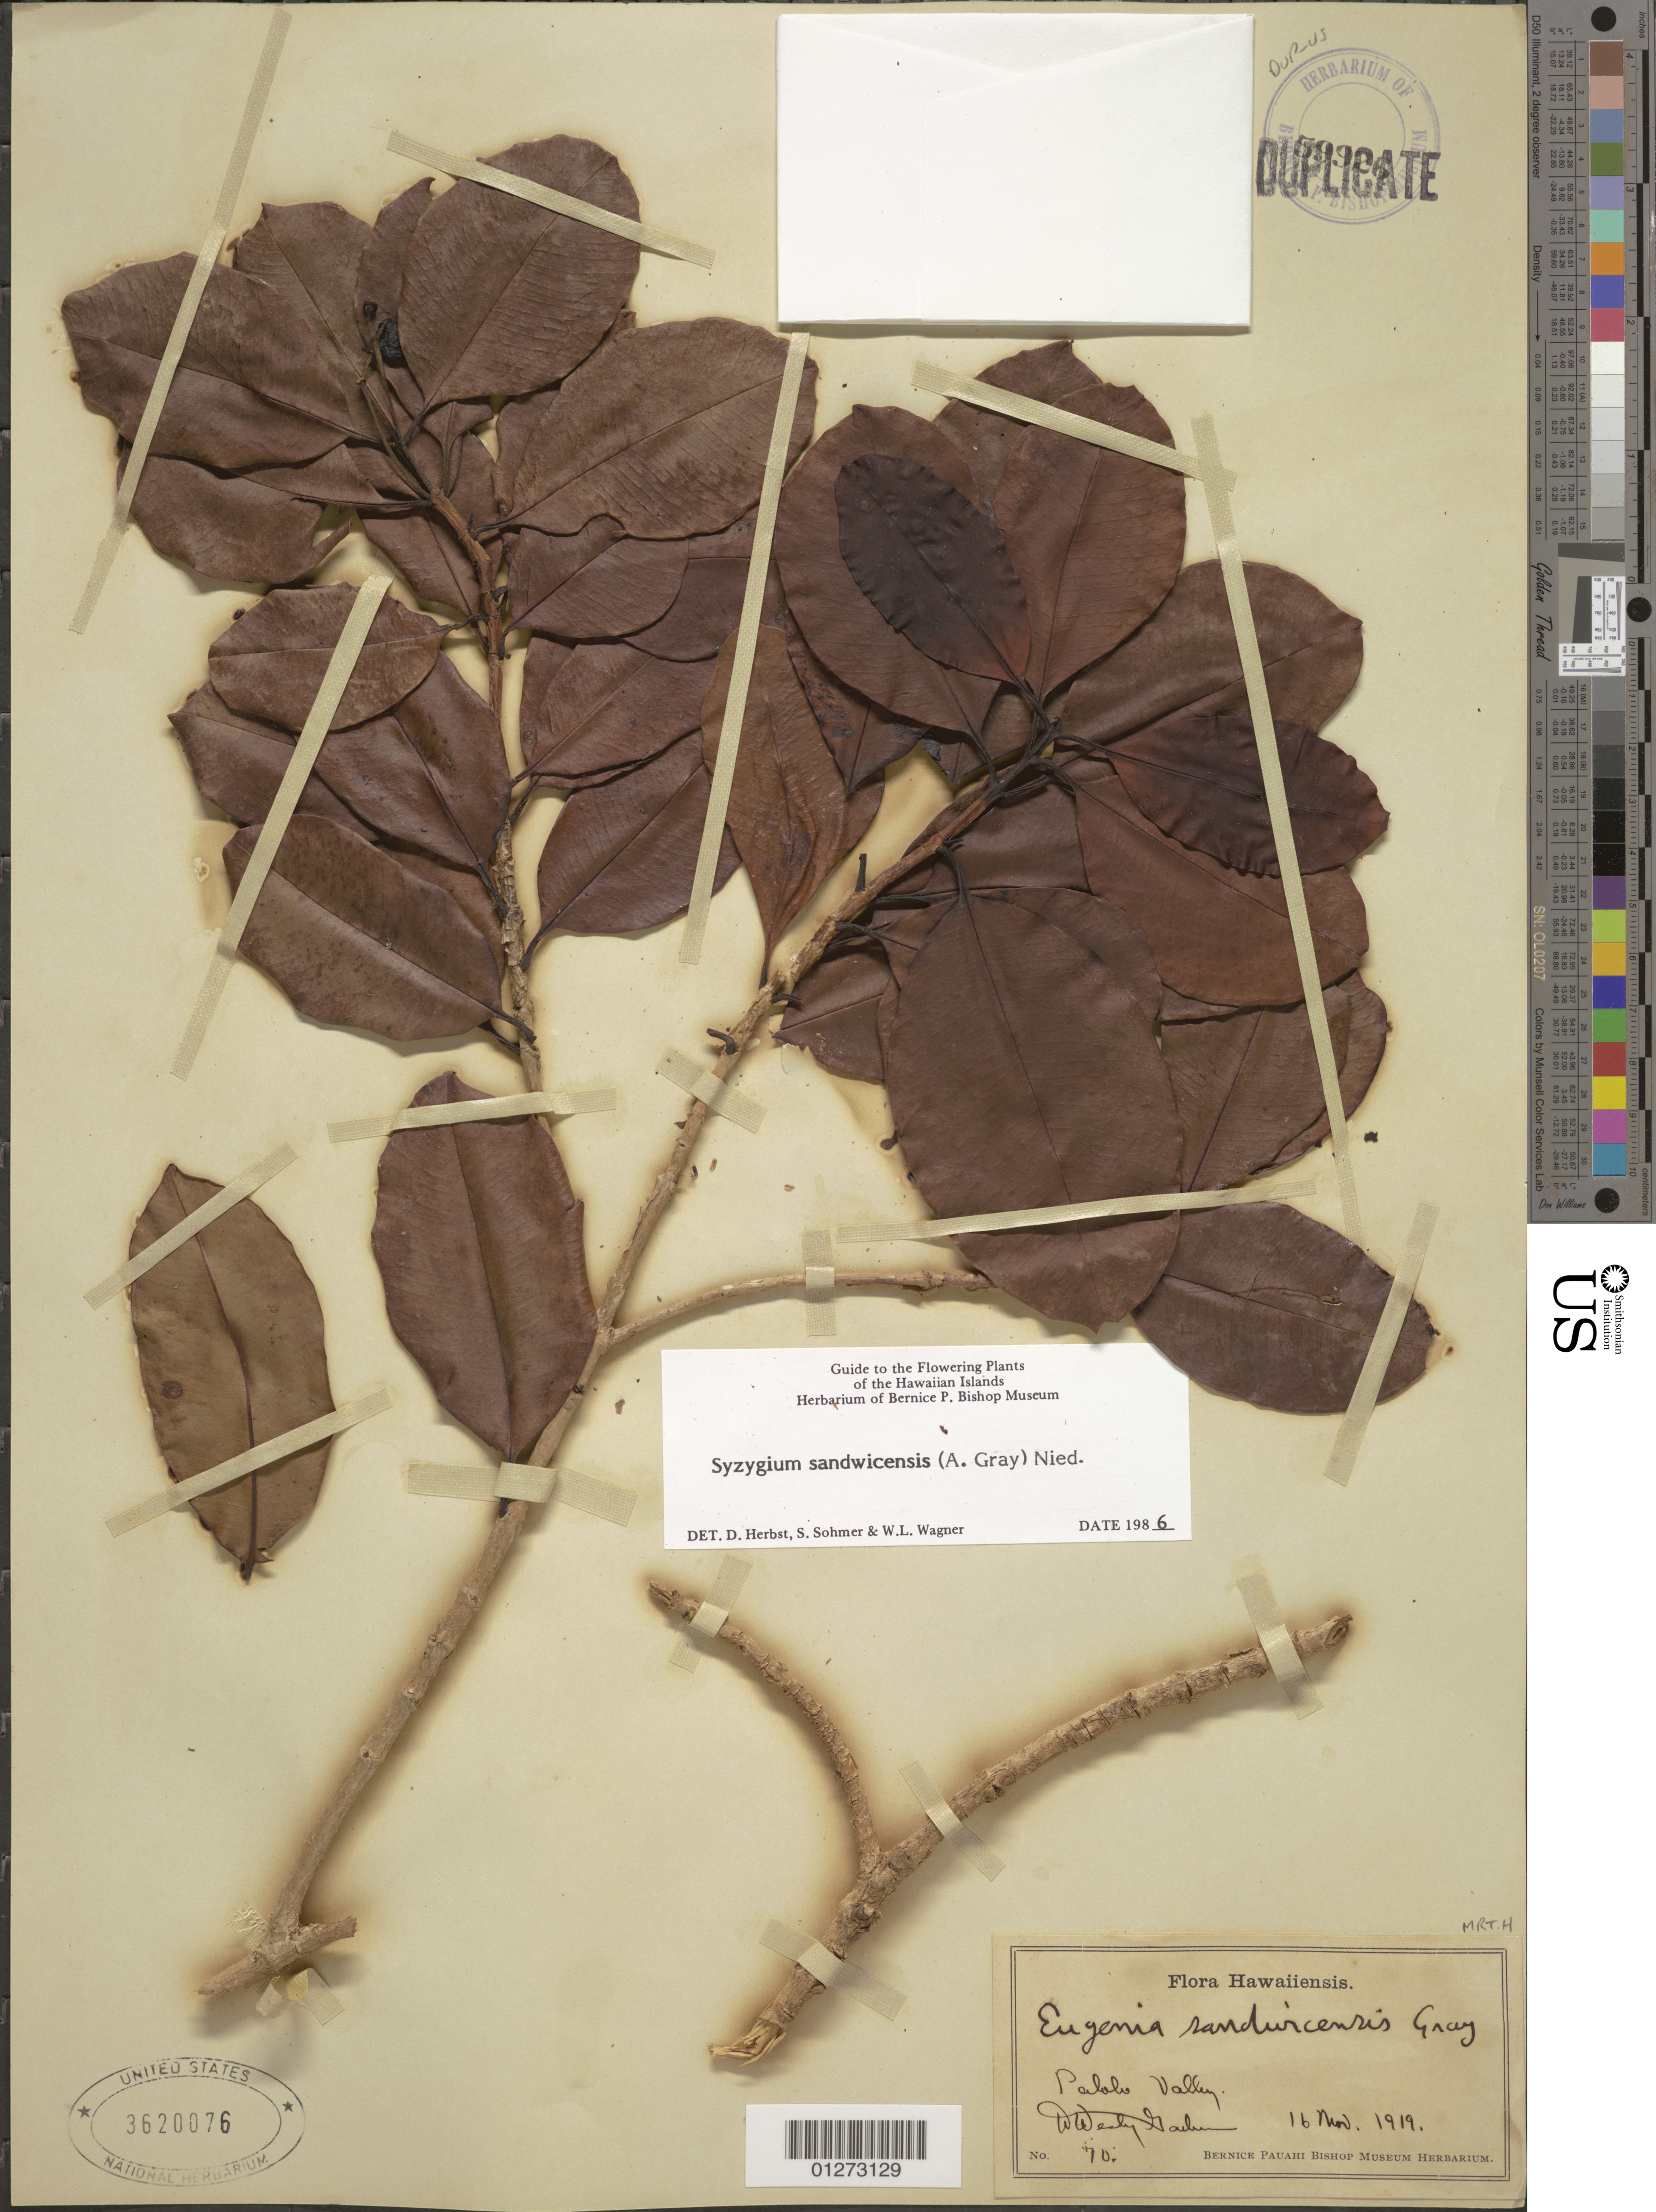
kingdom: Plantae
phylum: Tracheophyta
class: Magnoliopsida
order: Myrtales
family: Myrtaceae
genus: Syzygium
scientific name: Syzygium sandwicense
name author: (A. Gray) Müll. Stuttg.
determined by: Herbst, D. R.; Sohmer, S. H.; Wagner, W. L.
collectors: D. W. Garber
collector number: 70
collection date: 1919-11-16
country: United States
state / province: Hawaii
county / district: Honolulu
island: Oahu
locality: Palolo Valley.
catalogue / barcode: US 3620076